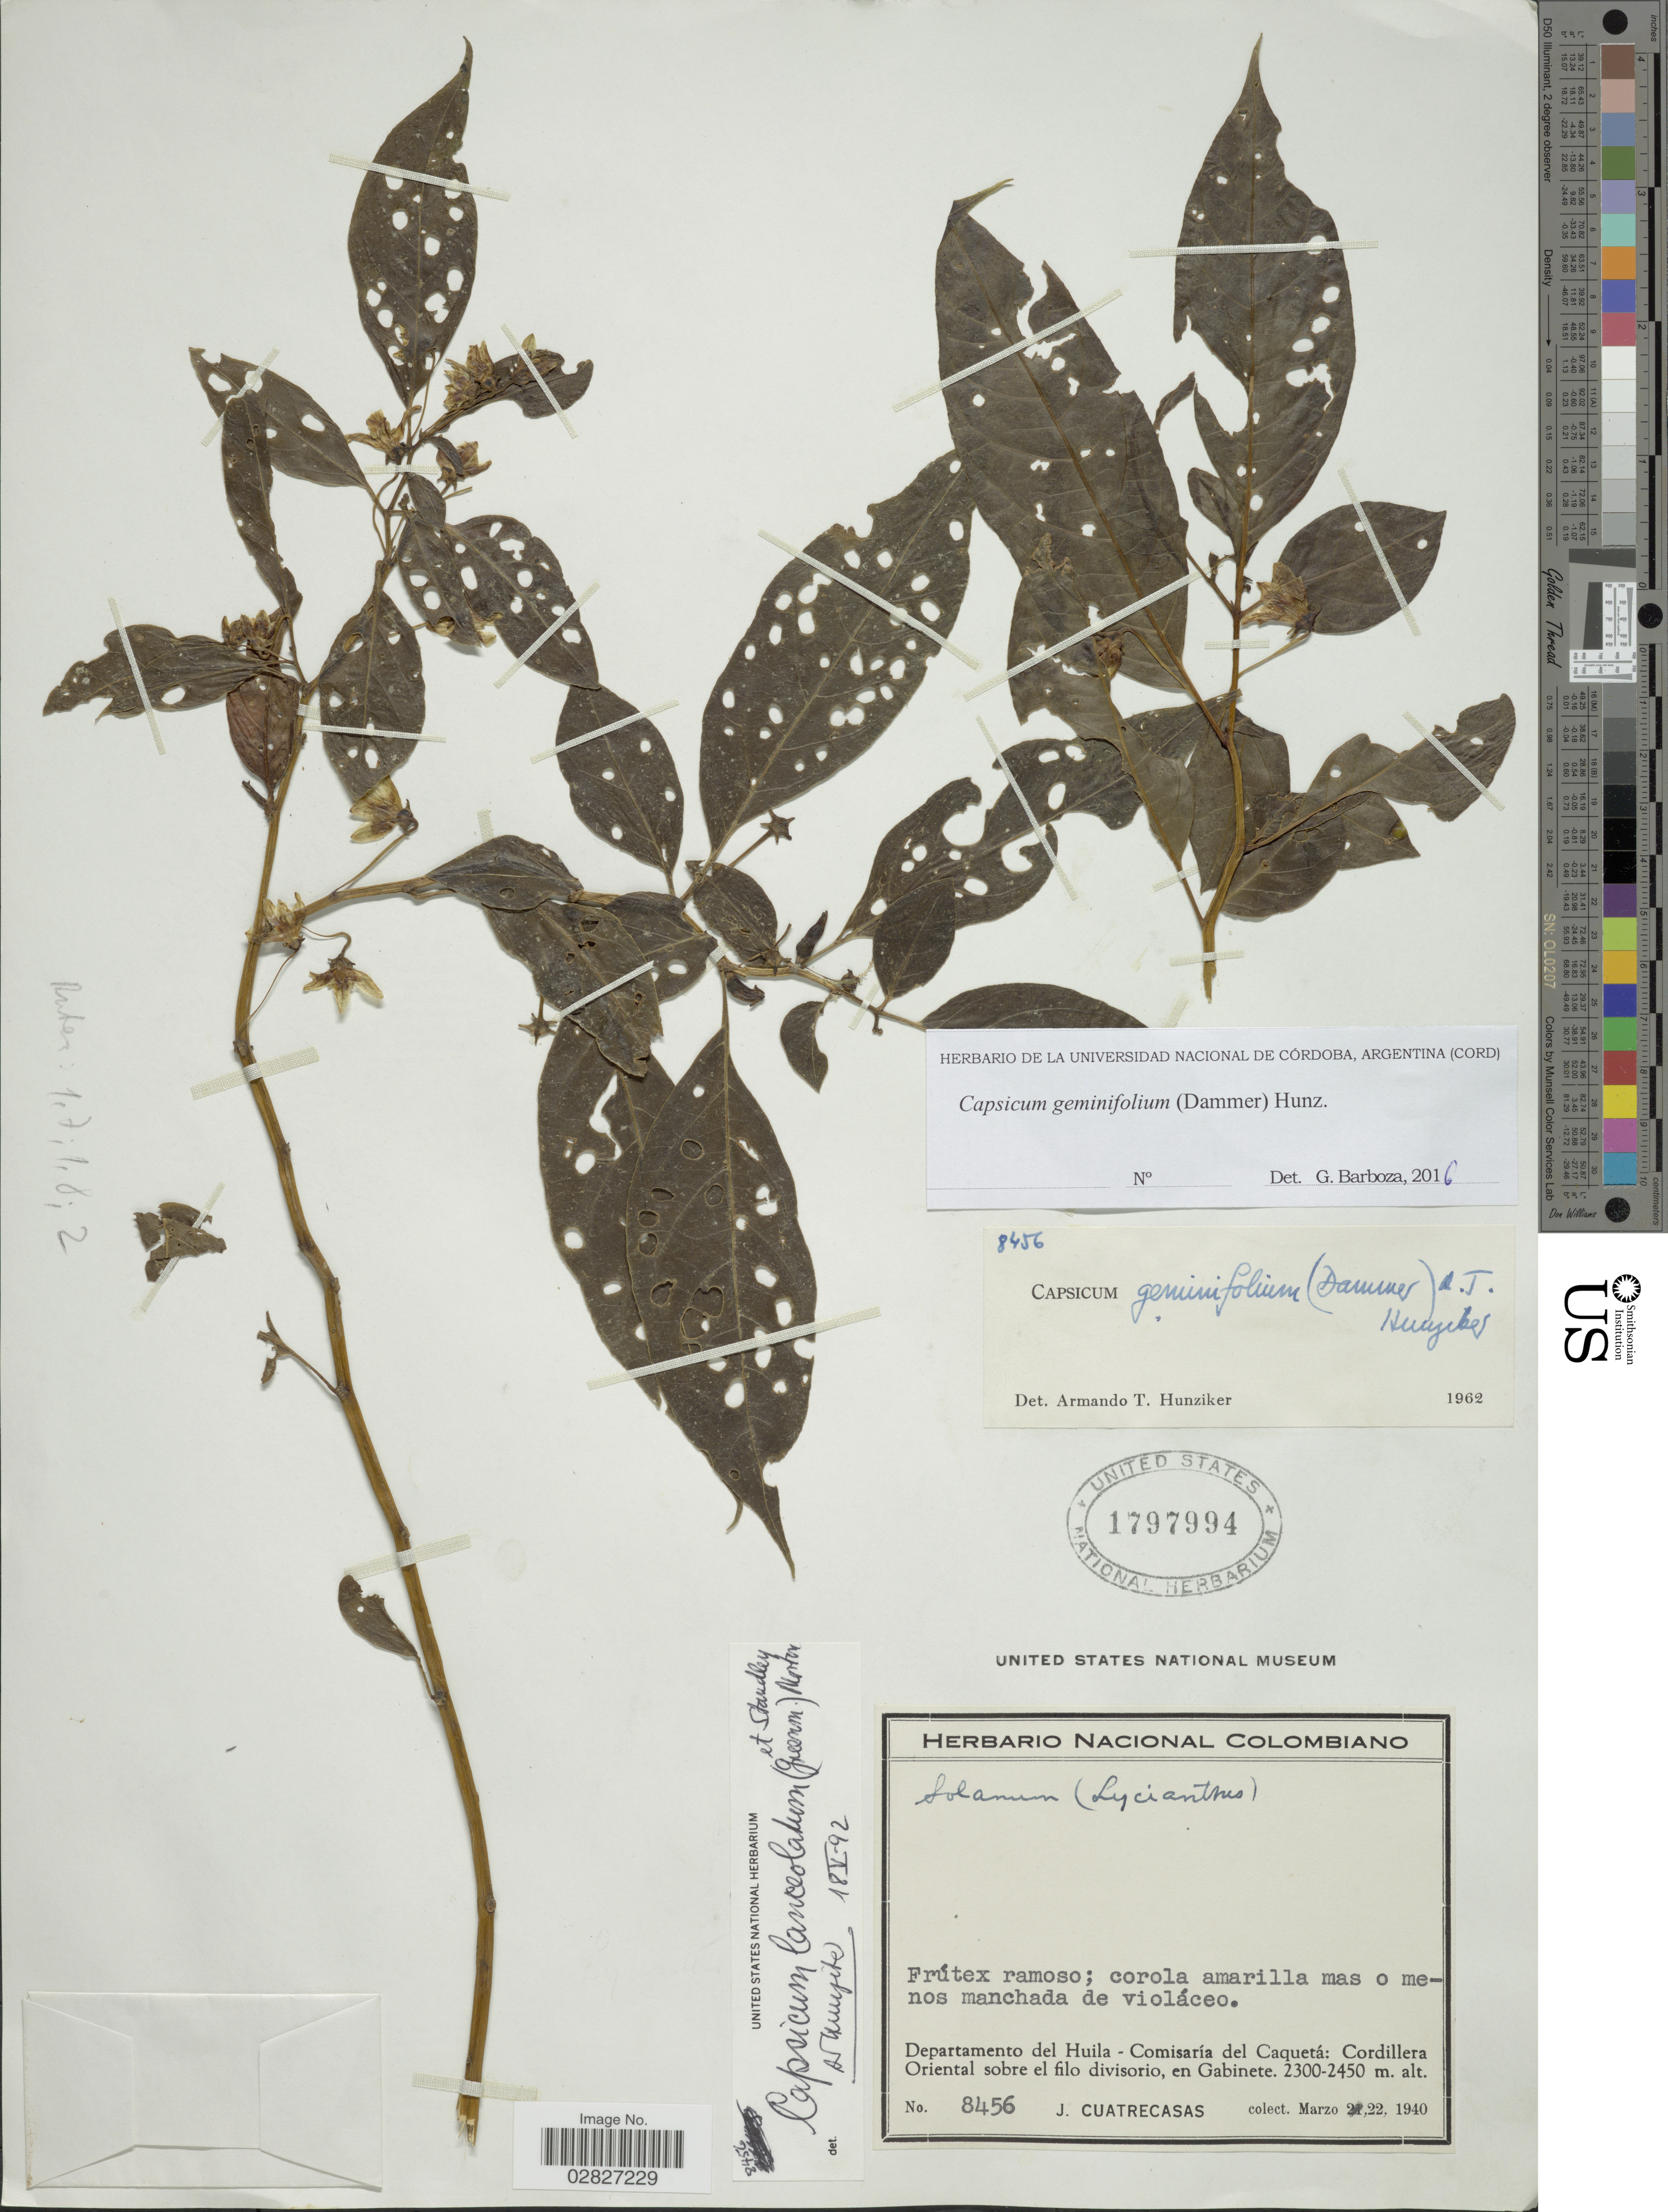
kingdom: Plantae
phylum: Tracheophyta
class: Magnoliopsida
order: Solanales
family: Solanaceae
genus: Capsicum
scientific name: Capsicum geminifolium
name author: (Dammer) Hunz.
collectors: J. Cuatrecasas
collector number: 8456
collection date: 1940-03-22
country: Colombia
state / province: Huila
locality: Departamento del Huila - Comisaría del Caquetá: Cordillera Oriental sobre el filo division, en Gabinete.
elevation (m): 2300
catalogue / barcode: US 1797994